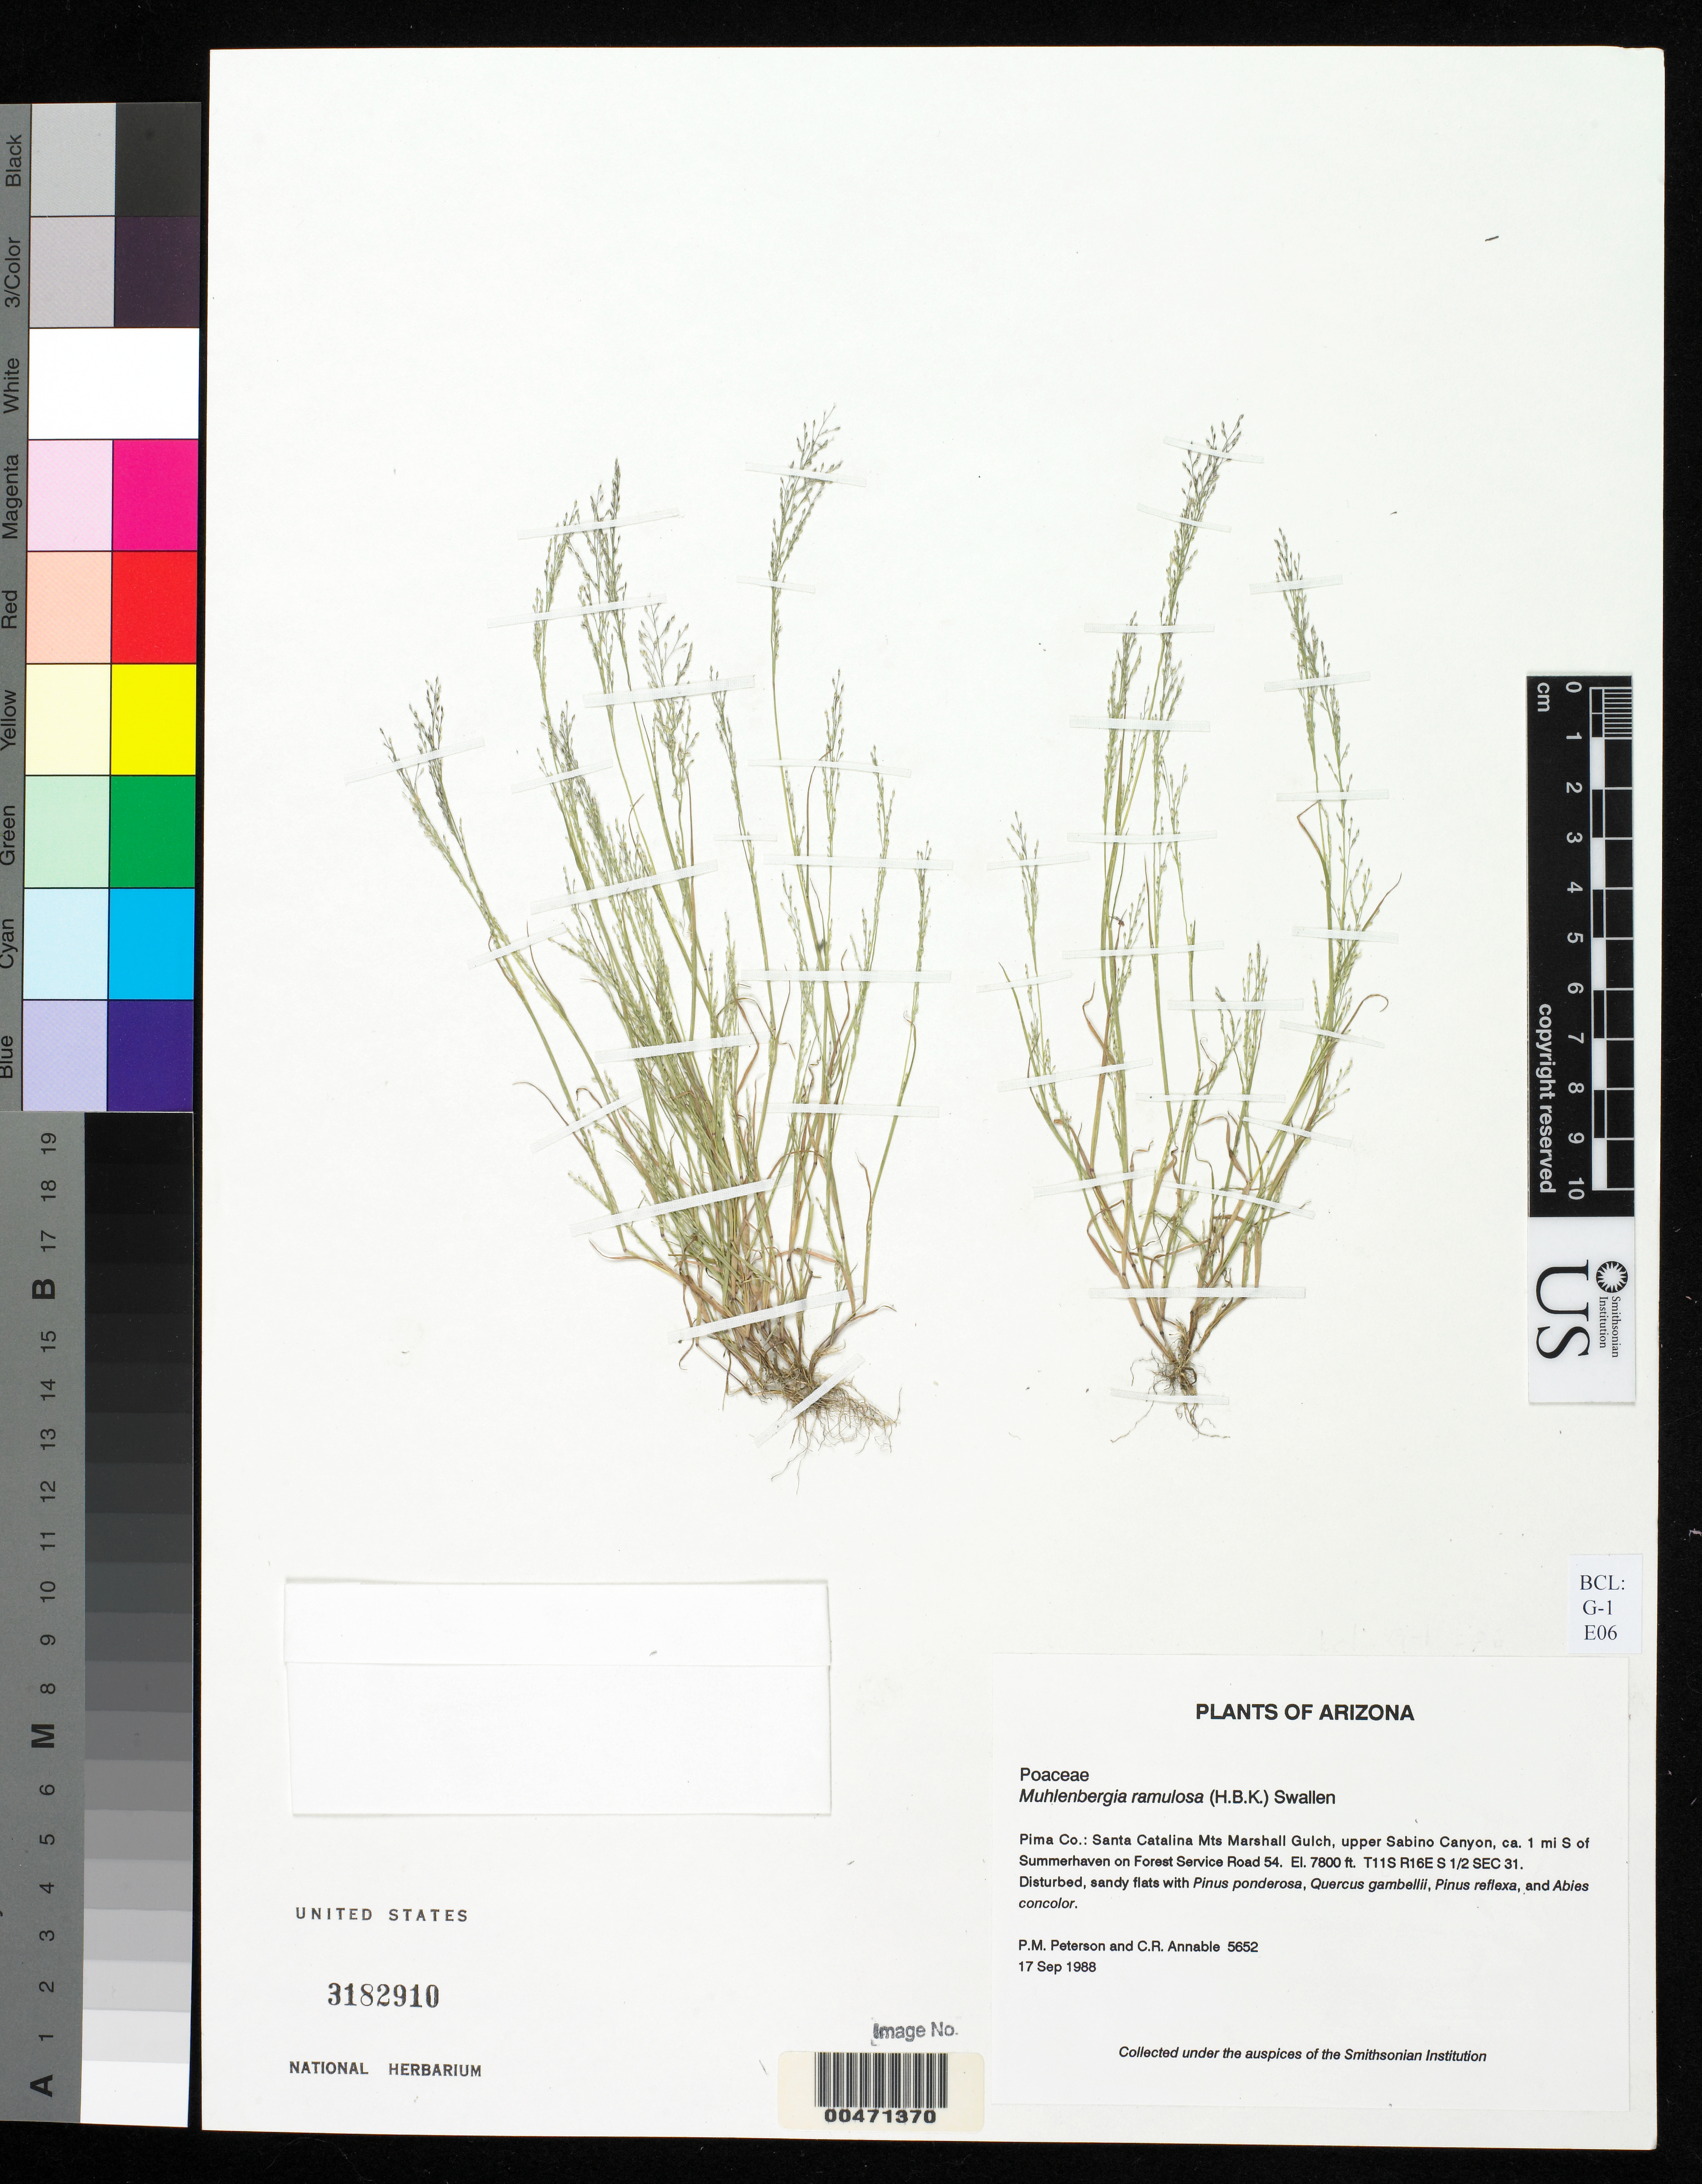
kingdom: Plantae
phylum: Tracheophyta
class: Liliopsida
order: Poales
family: Poaceae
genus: Muhlenbergia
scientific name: Muhlenbergia ramulosa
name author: (Kunth) Swallen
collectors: P. M. Peterson & C. R. Annable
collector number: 05652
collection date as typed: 17 Sep 1988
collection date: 1988-09-17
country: United States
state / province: Arizona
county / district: Pima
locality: Santa Catalina Mts, Marshall Gulch, upper Sabino Canyon, ca. 1 mi S of Summerhaven on Forest Service Road 54.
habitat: Disturbed, sandy flats with Pinus ponderosa, Quercus gambellii, Pinus reflexa, and Abies concolor.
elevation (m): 2377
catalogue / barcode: US 3182910